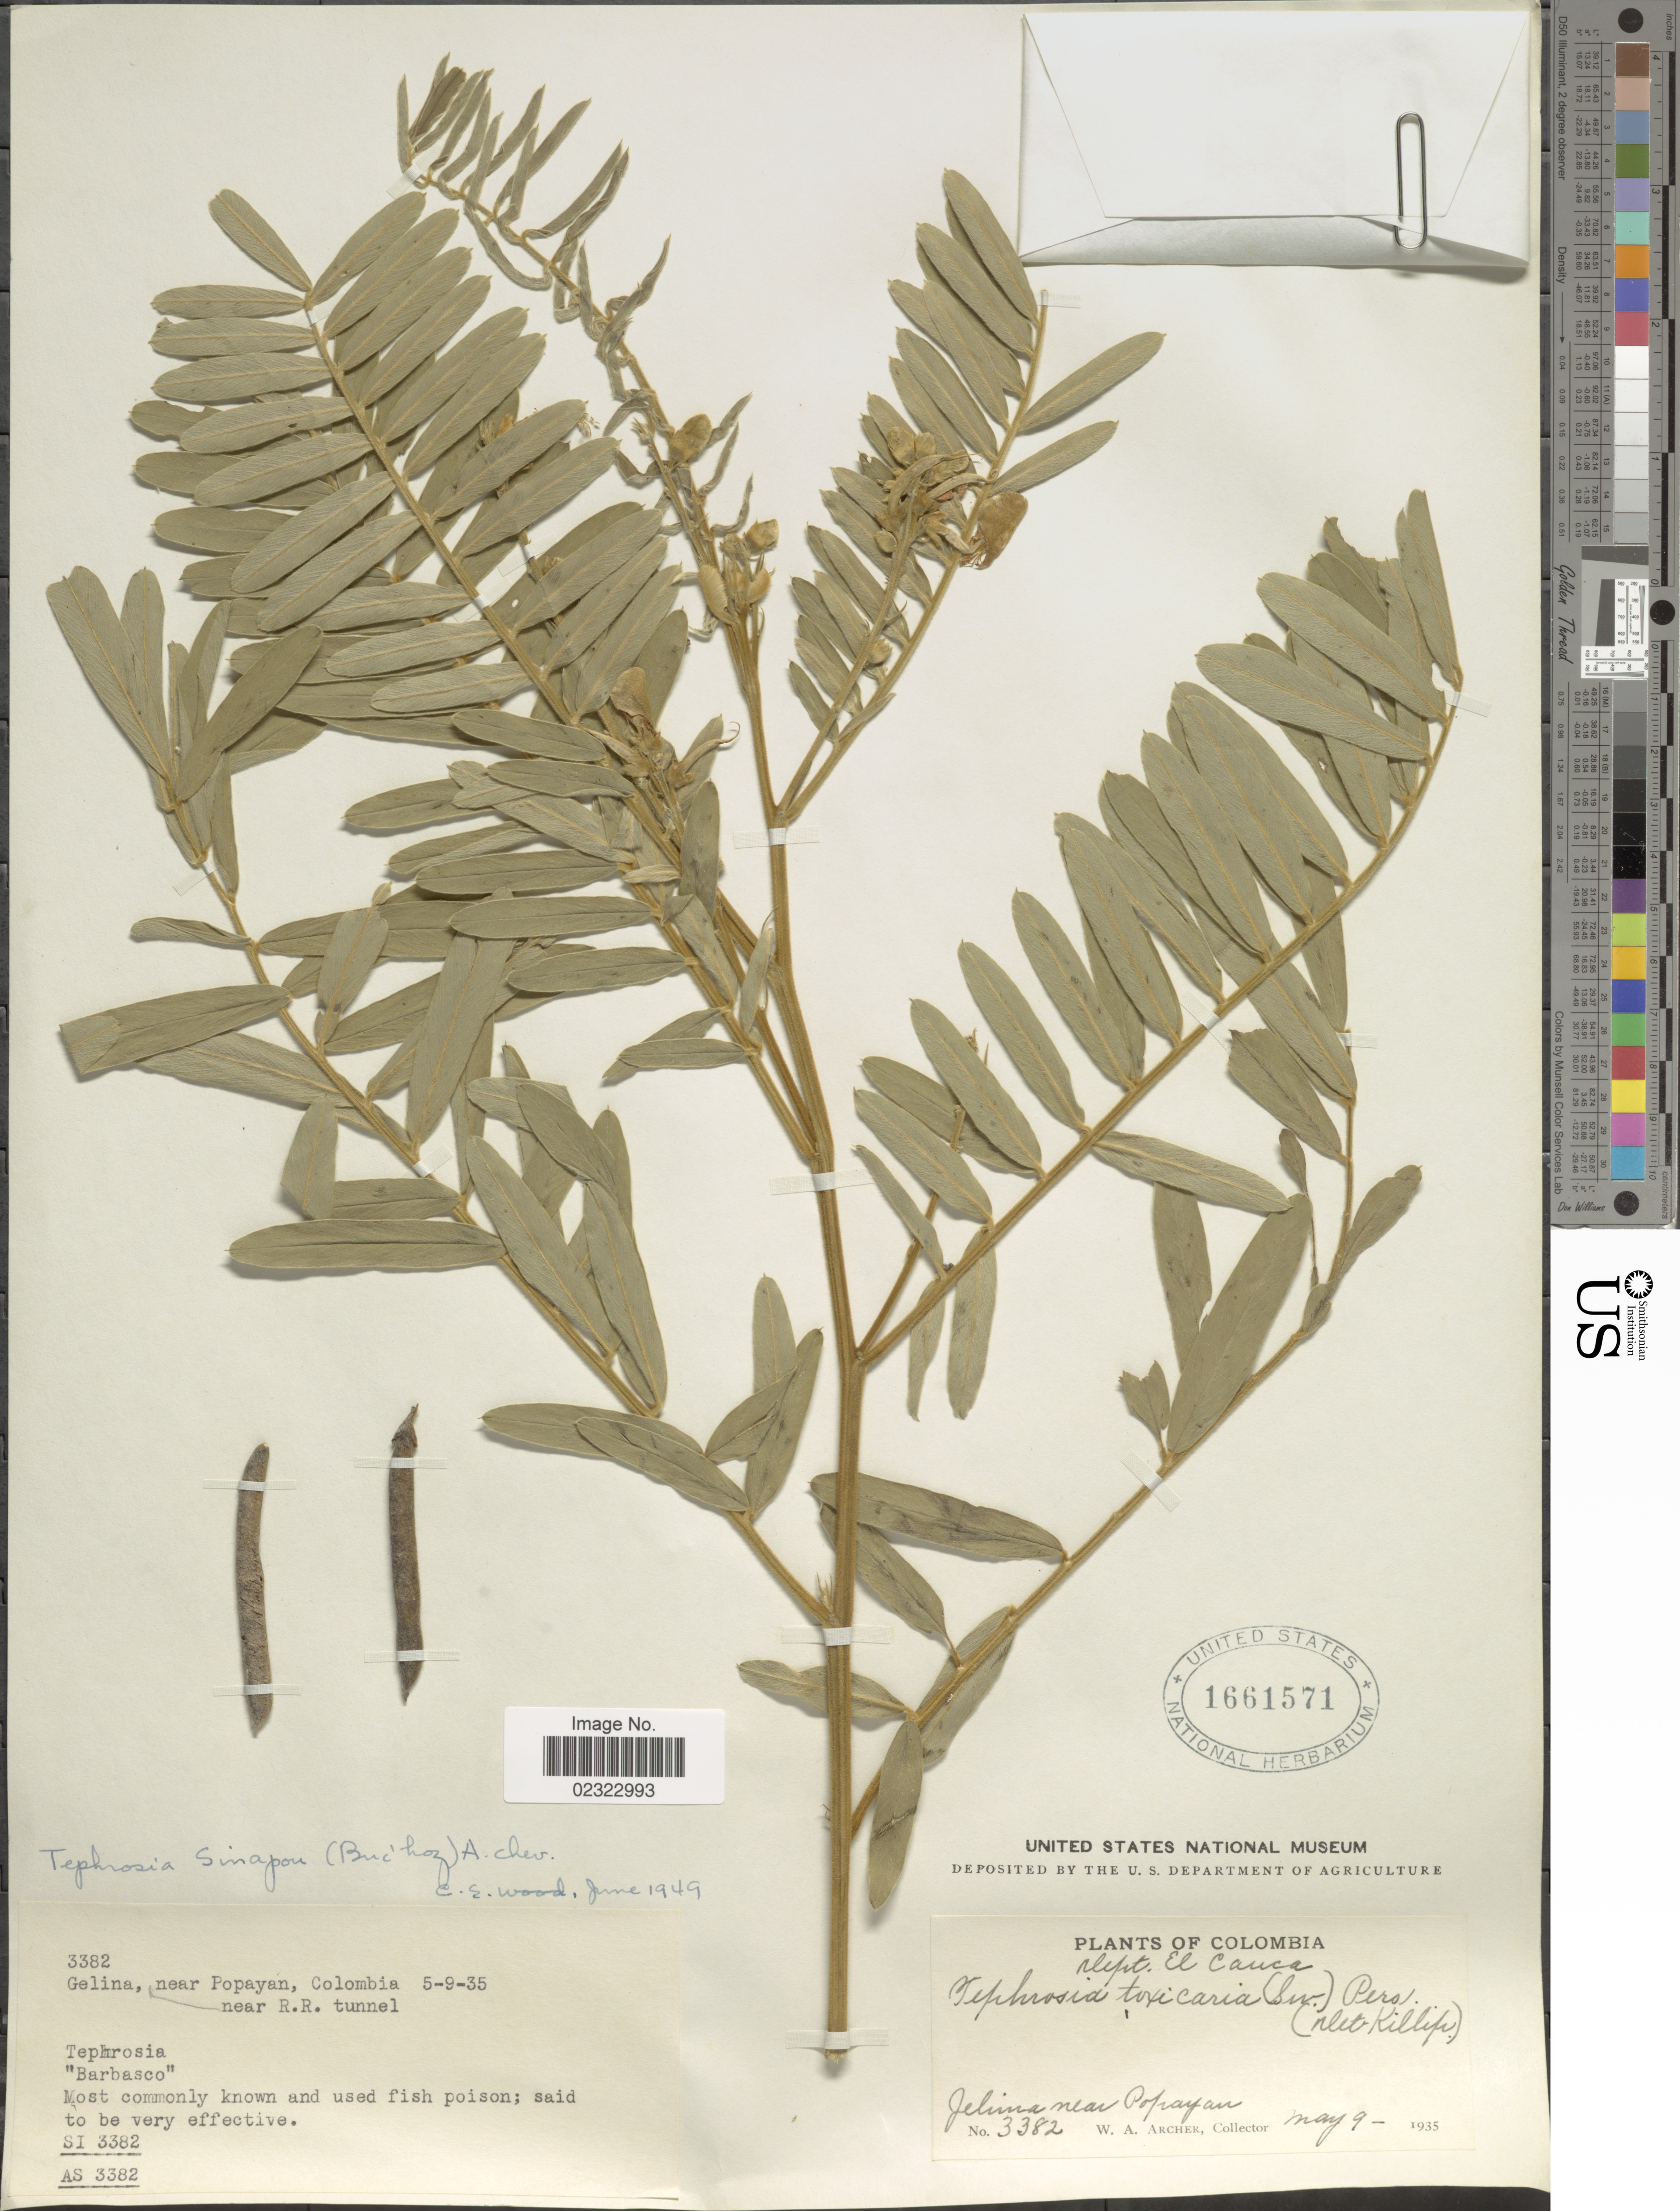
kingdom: Plantae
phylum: Tracheophyta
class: Magnoliopsida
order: Fabales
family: Fabaceae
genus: Tephrosia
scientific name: Tephrosia sinapou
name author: (Buc'hoz) A. Chev.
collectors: W. A. Archer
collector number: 3382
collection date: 1935-05-09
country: Colombia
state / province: Cauca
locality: Dept. de Cauca, Gelina, near Popayan, Colombia, near R. R. tunnel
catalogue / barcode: US 1661571